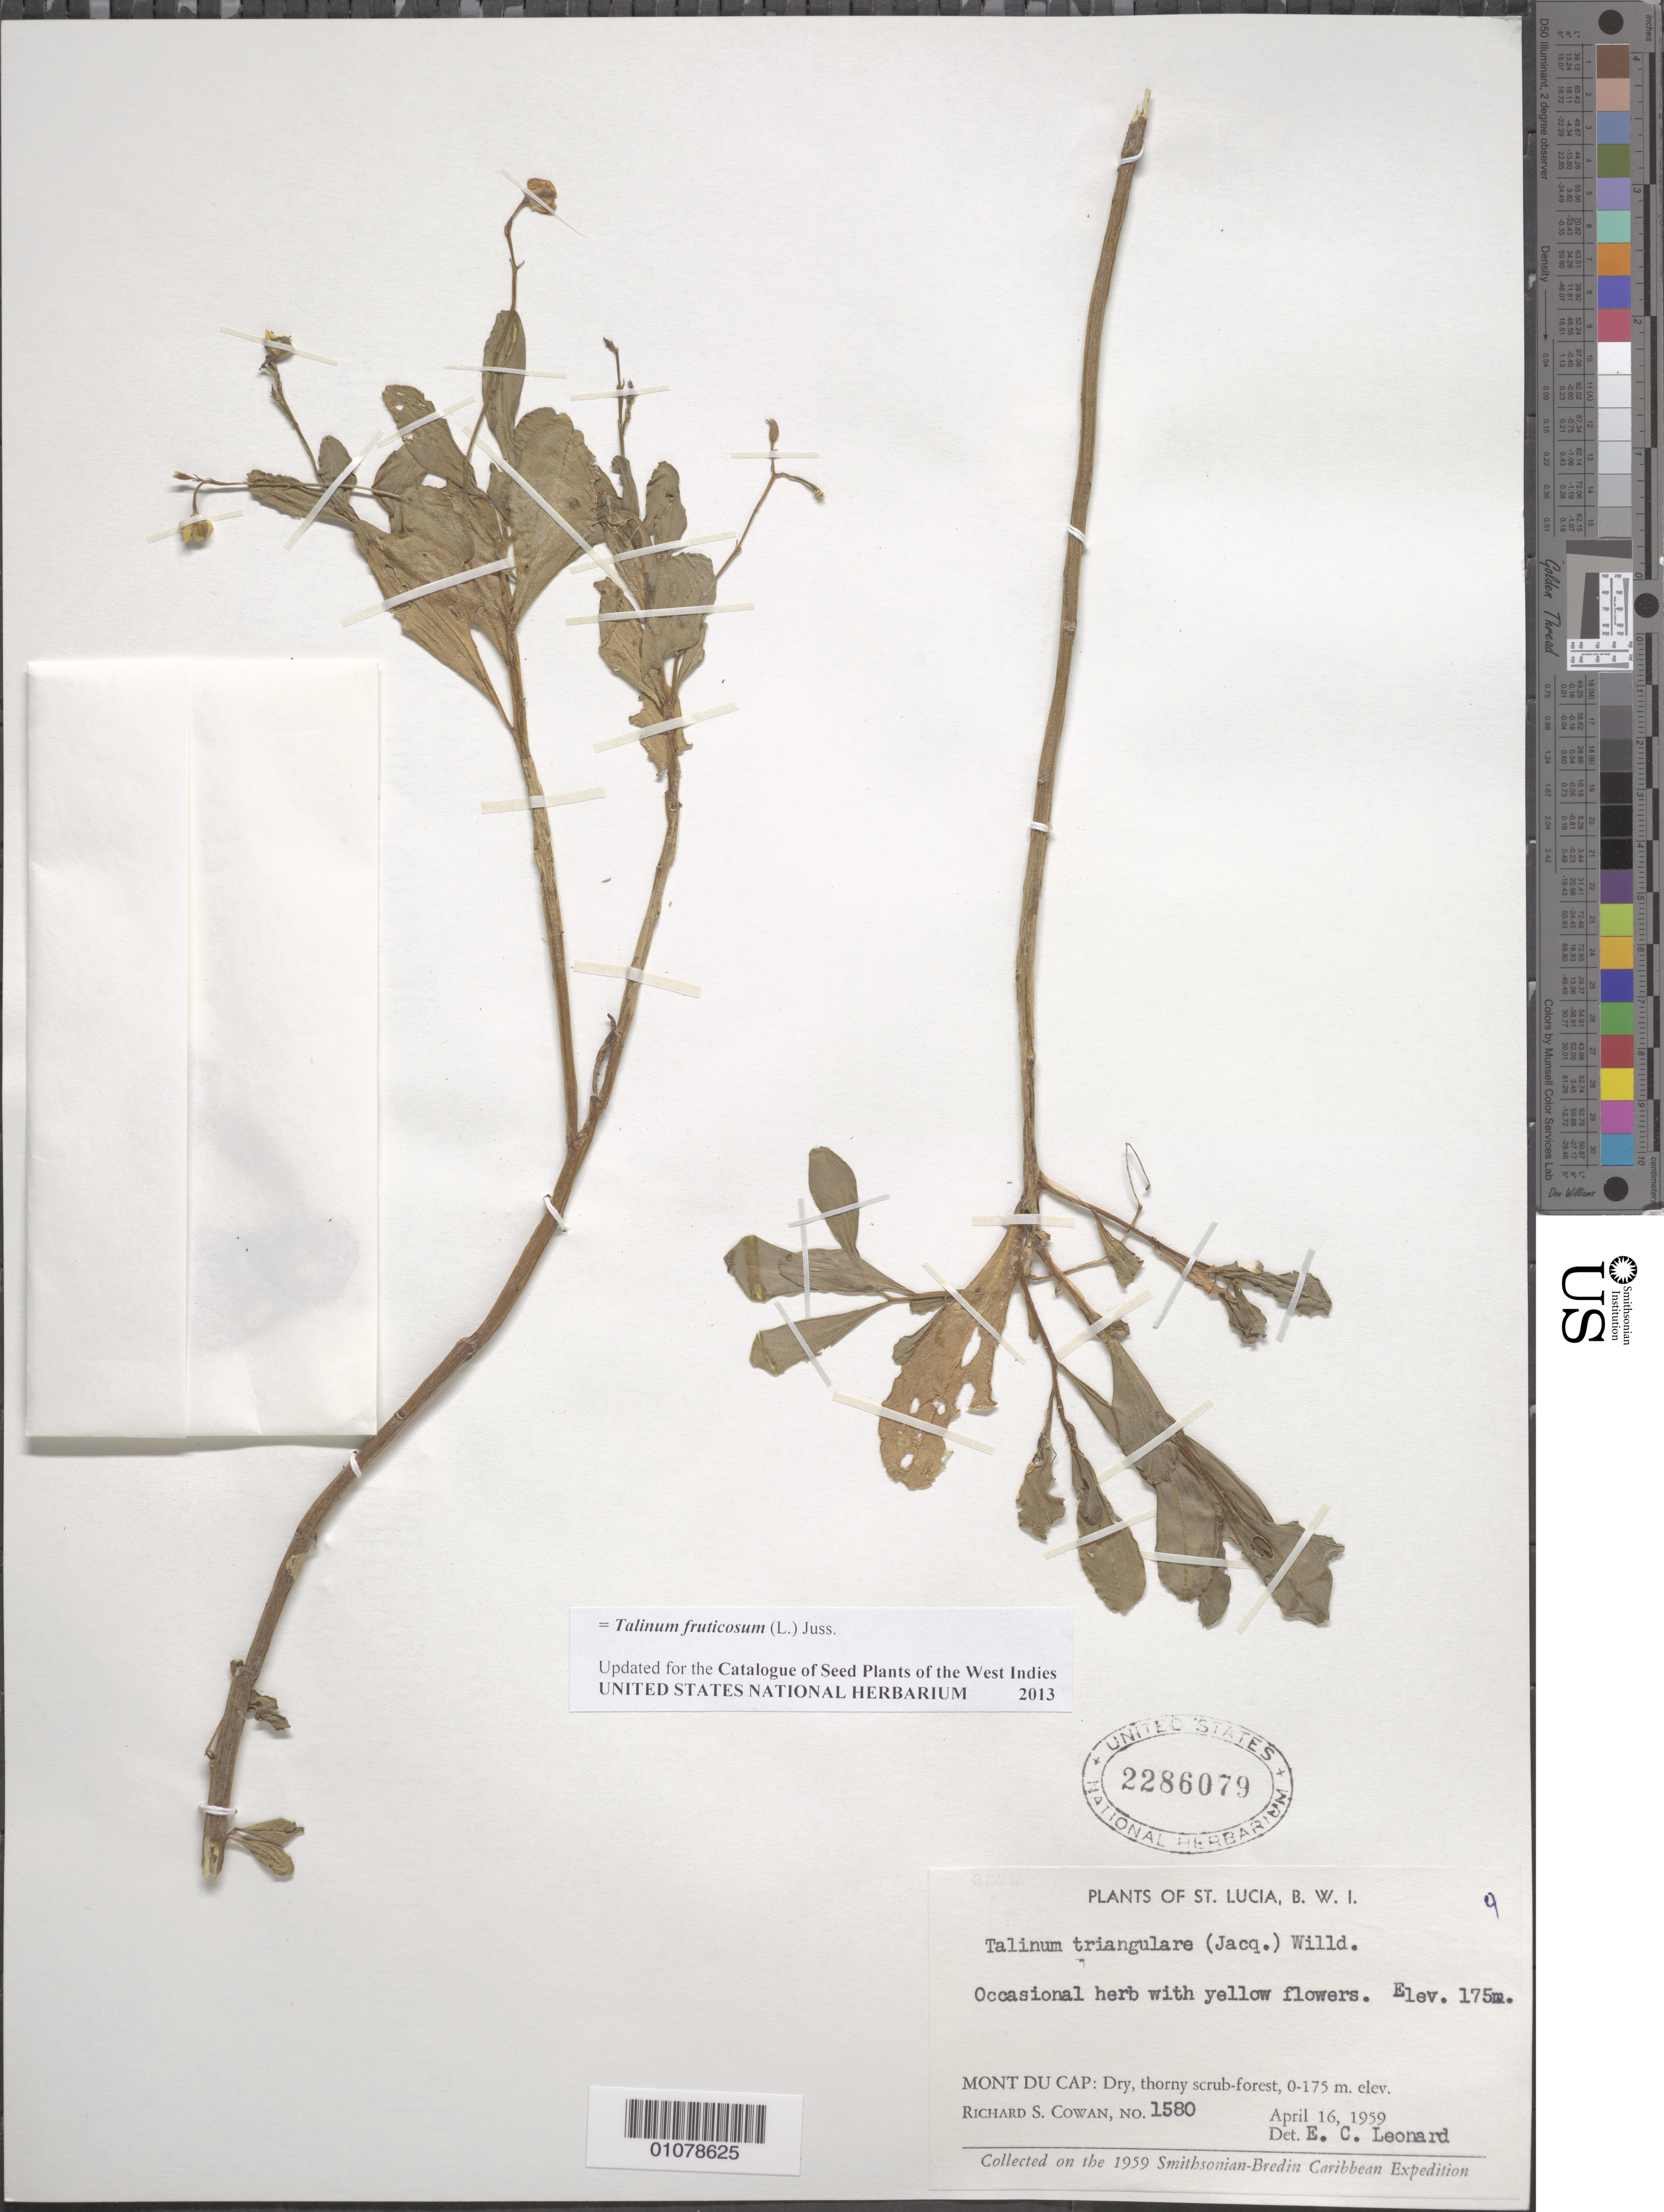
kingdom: Plantae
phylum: Tracheophyta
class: Magnoliopsida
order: Caryophyllales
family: Talinaceae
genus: Talinum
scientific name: Talinum fruticosum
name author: (L.) Juss.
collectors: R. S. Cowan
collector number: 1580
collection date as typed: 16 Apr 1959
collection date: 1959-04-16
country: St. Lucia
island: St. Lucia I.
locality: Mont Du Cap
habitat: Dry, thorny scrub forest.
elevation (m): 175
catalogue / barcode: US 2286079